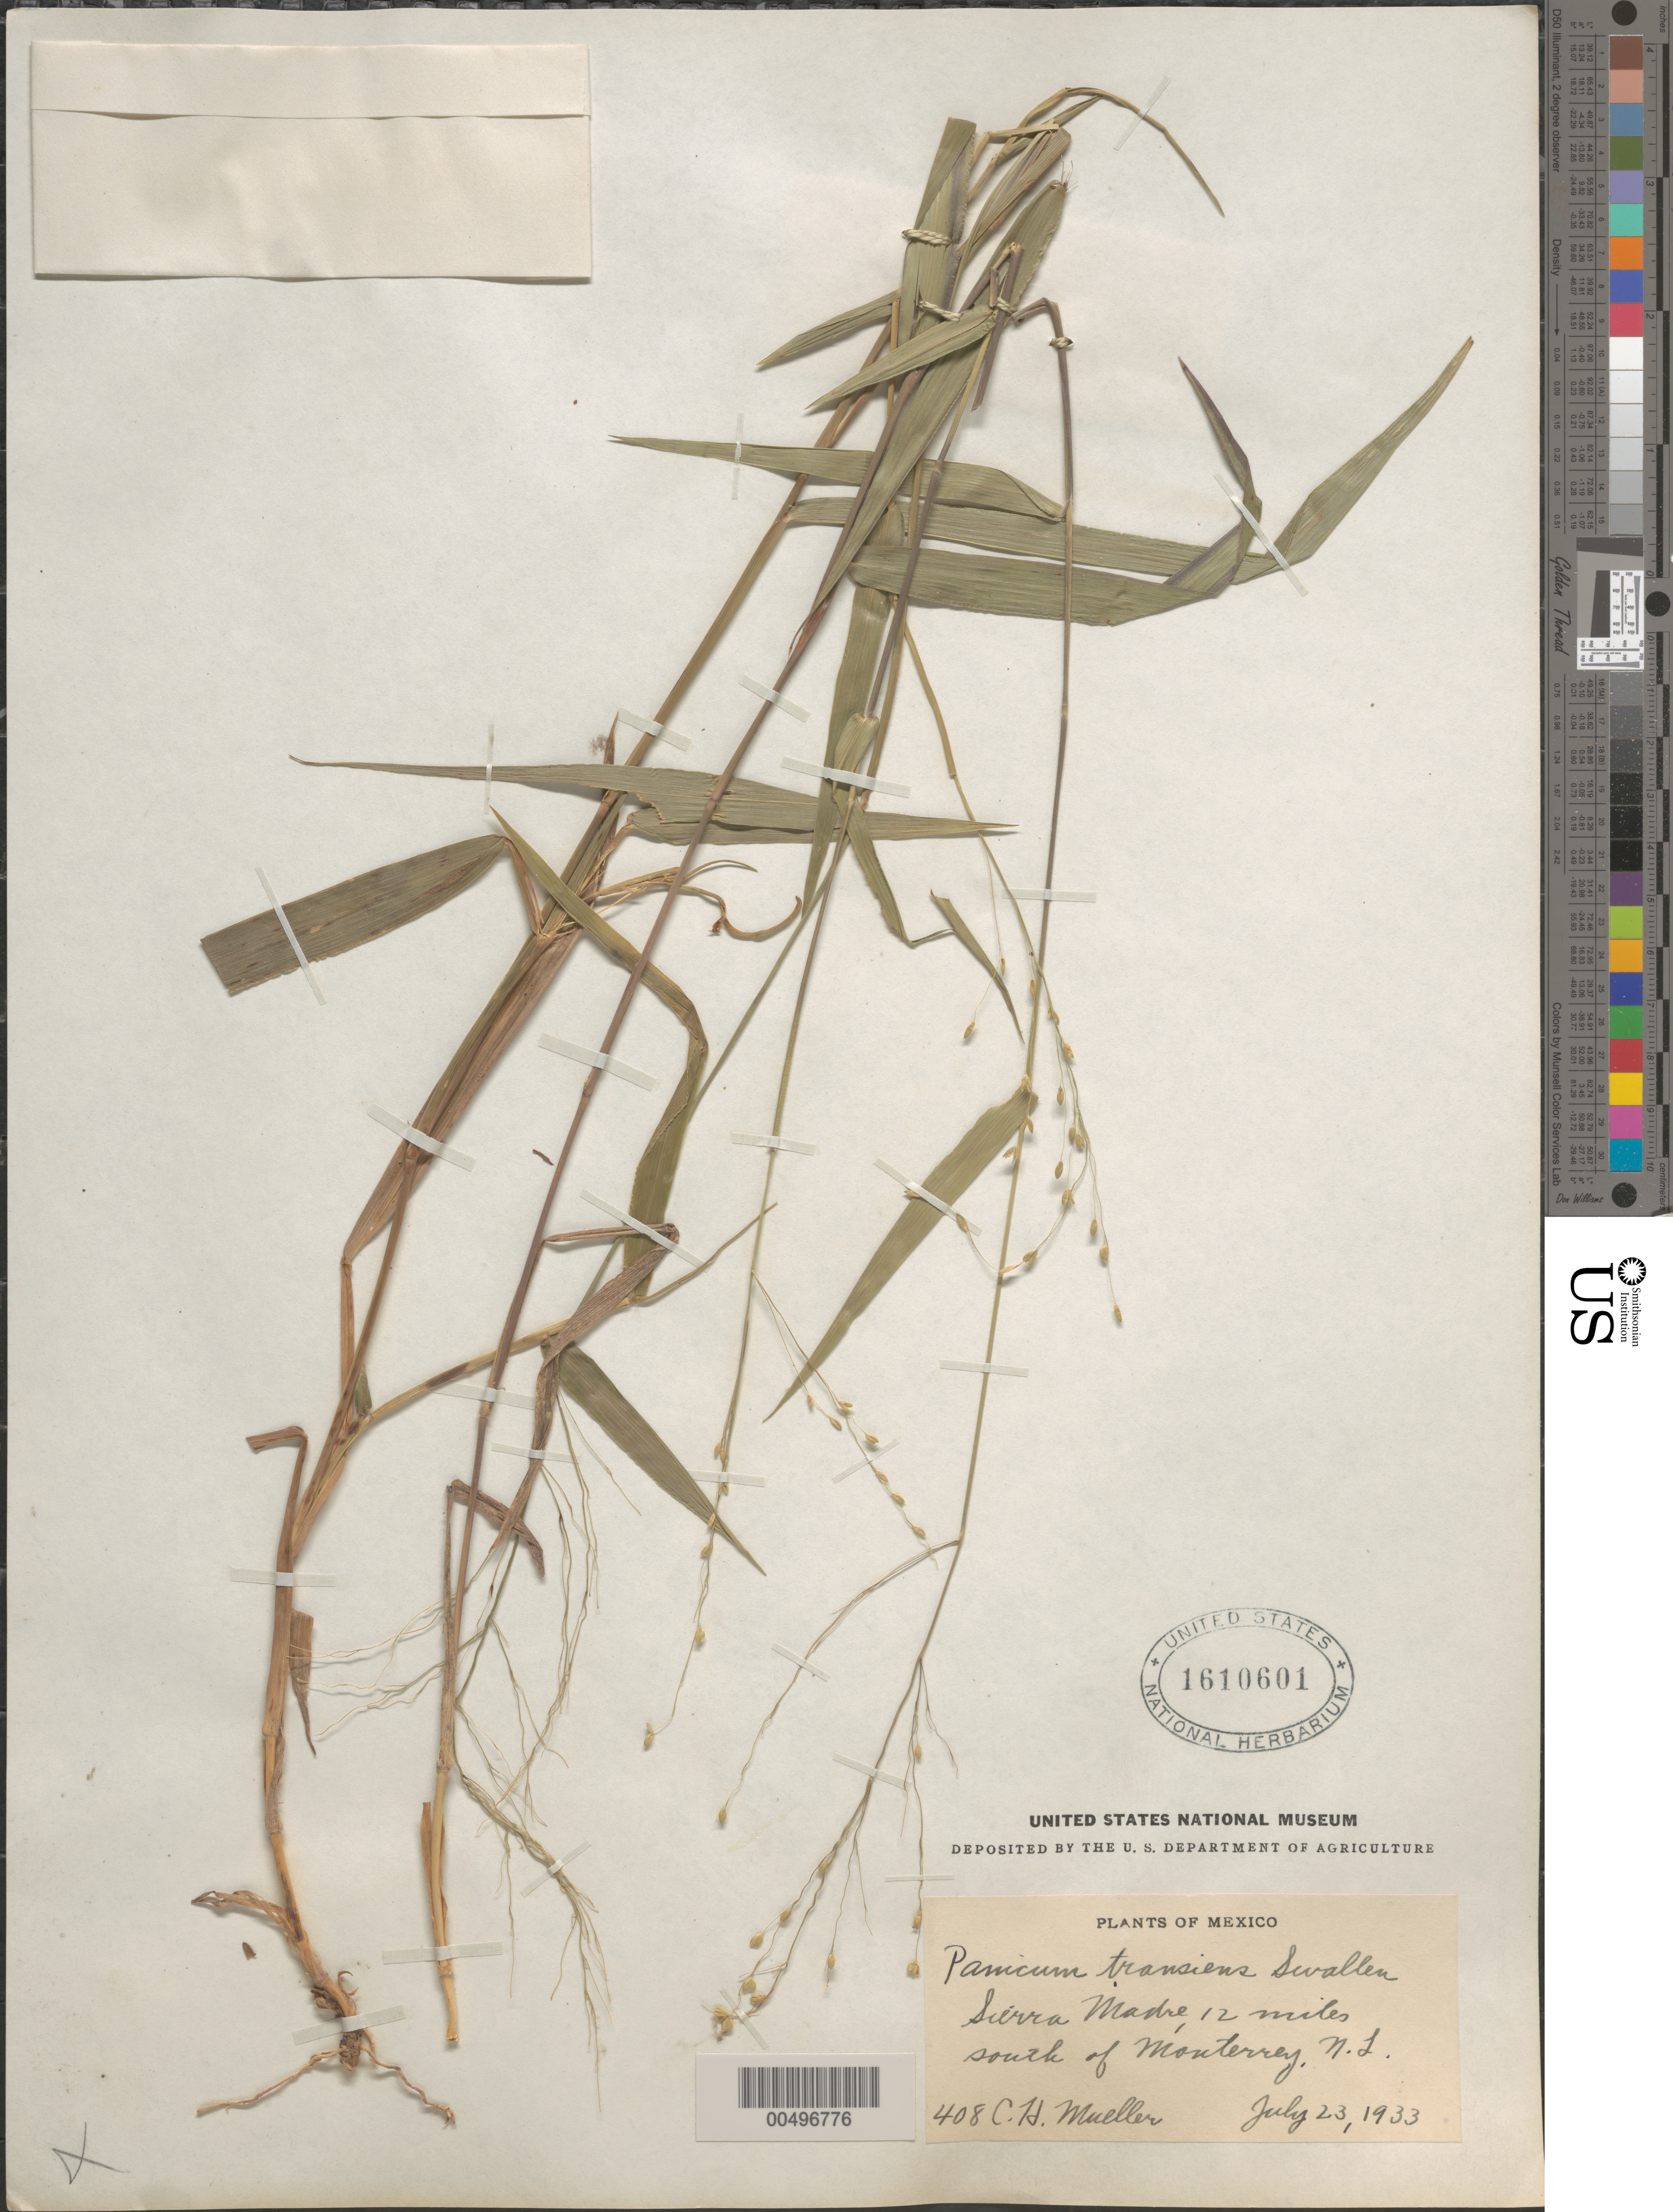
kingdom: Plantae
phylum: Tracheophyta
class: Liliopsida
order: Poales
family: Poaceae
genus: Panicum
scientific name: Panicum transiens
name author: Swallen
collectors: C. H. Muller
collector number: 408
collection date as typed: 23 Jul 1933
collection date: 1933-07-23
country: Mexico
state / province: Nuevo León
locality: Sierra Madre, 12 mi S of Monterrey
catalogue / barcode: US 1610601